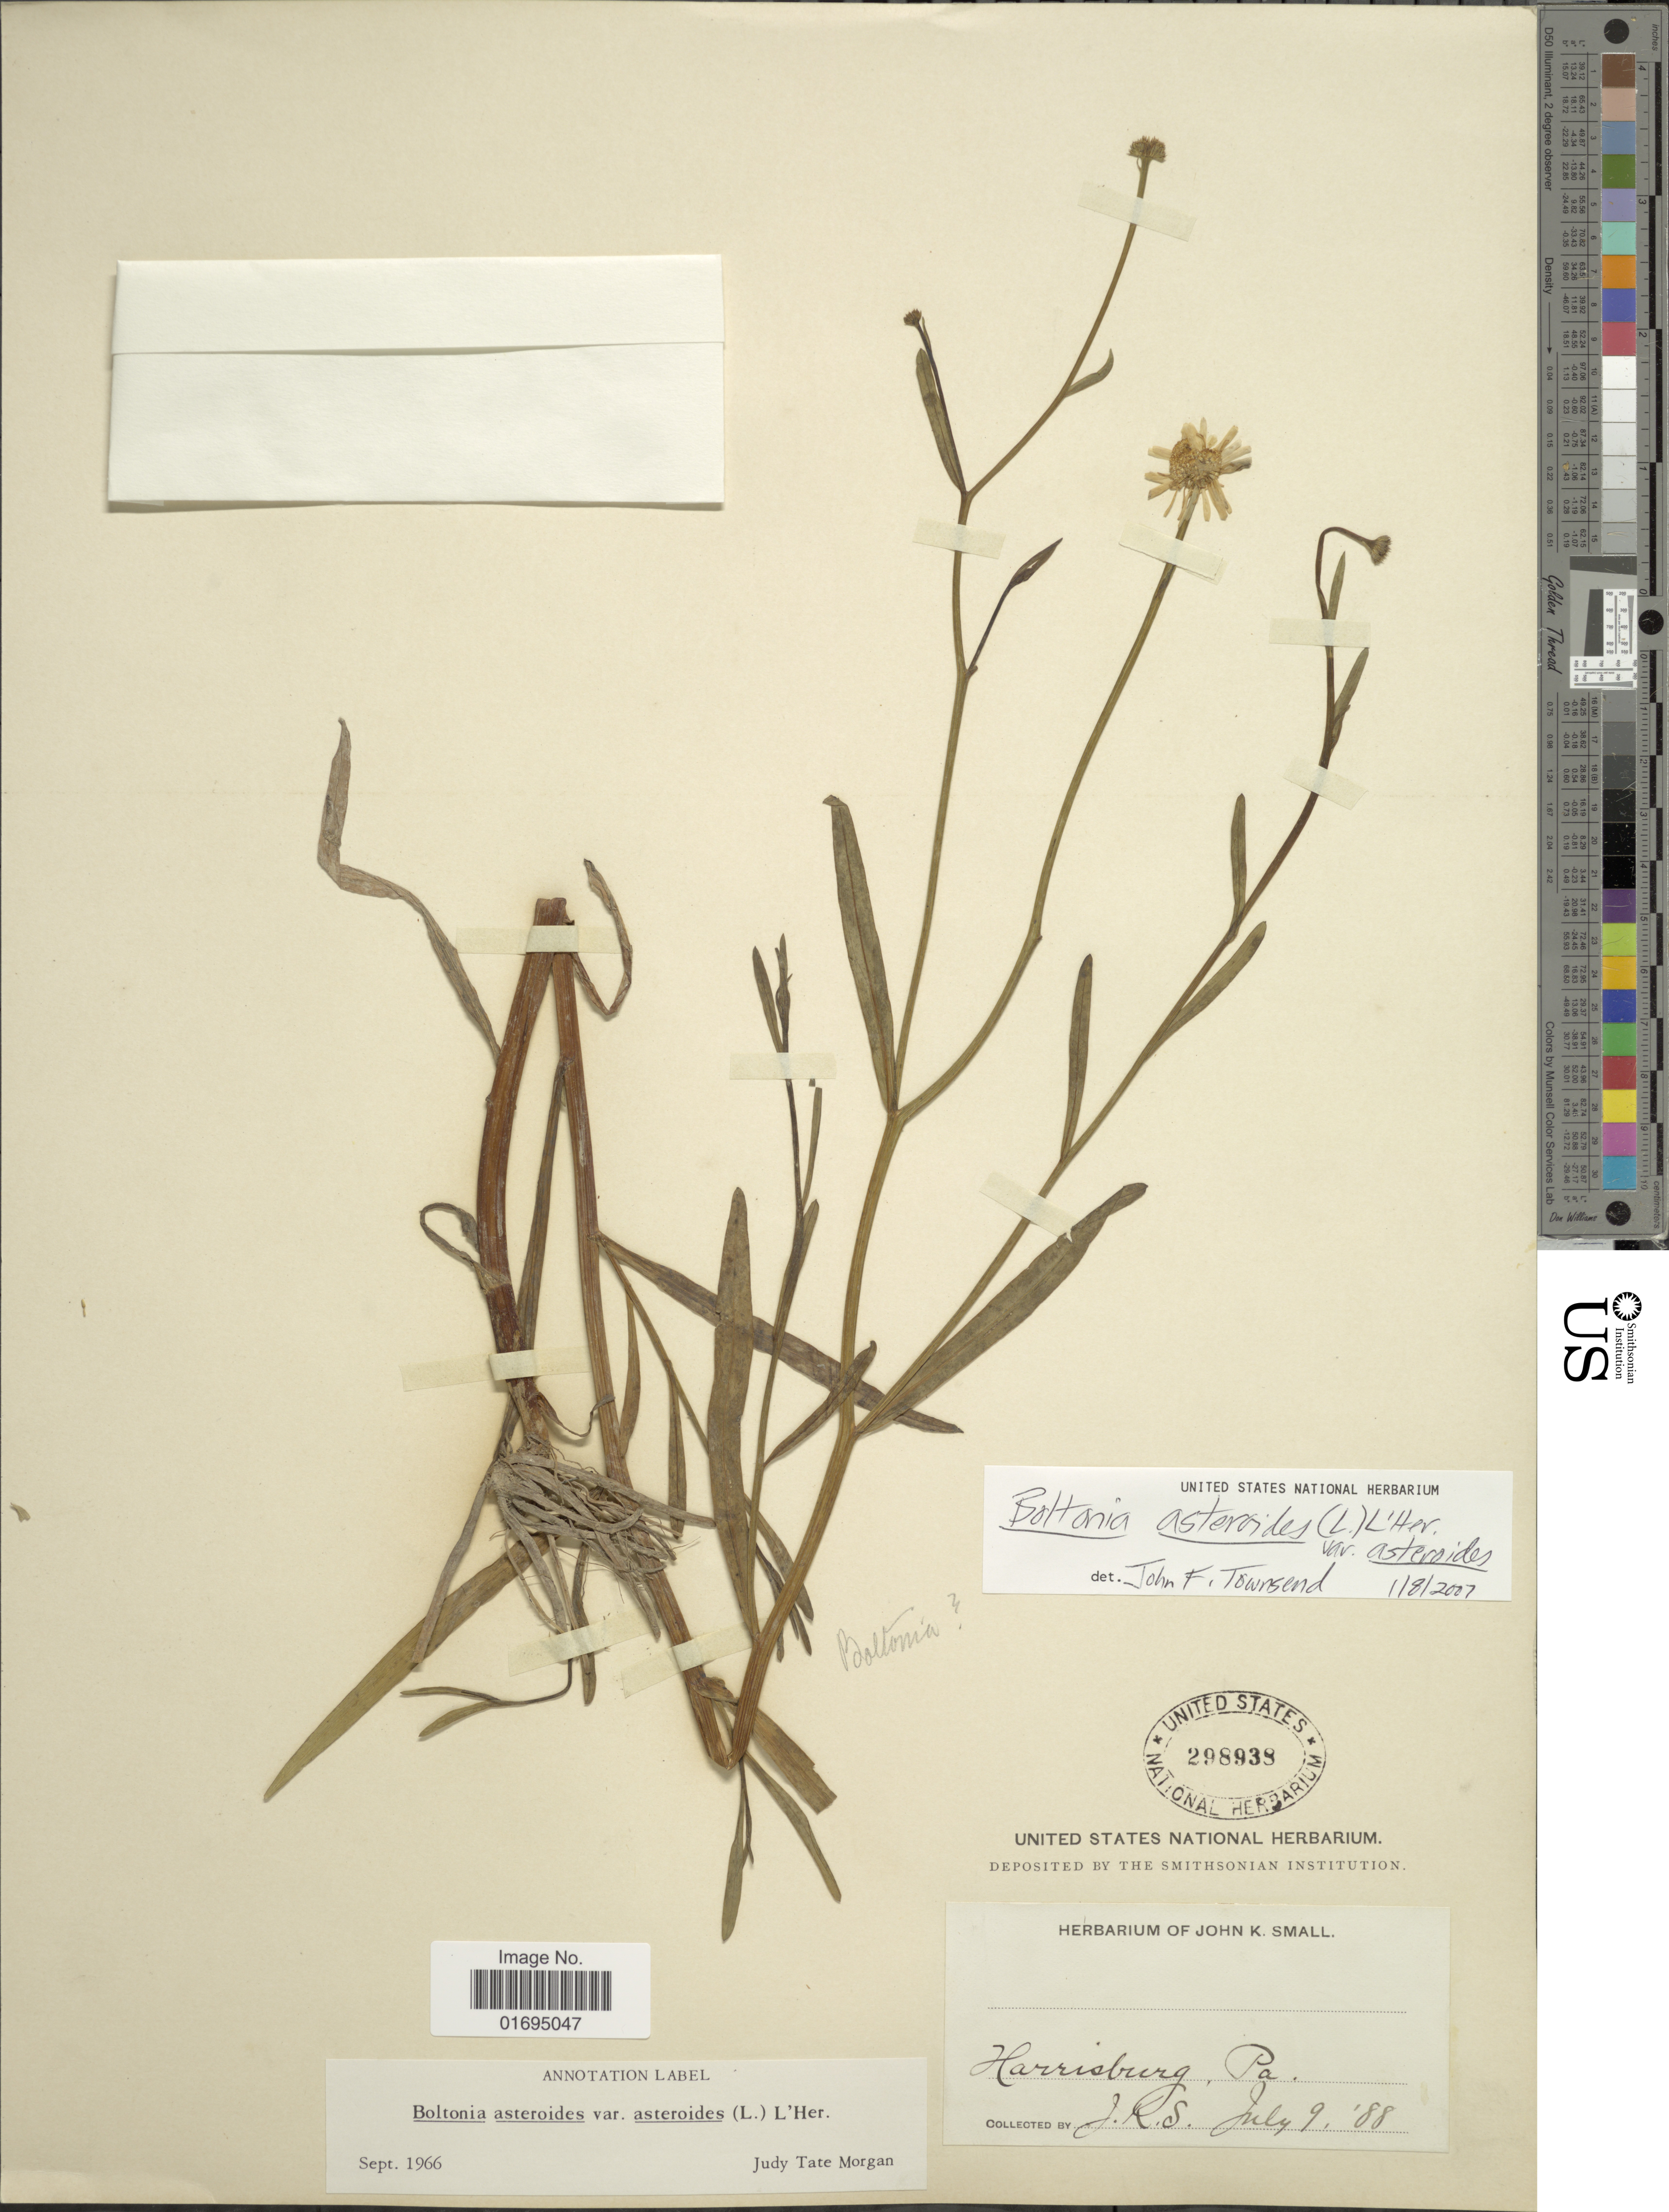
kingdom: Plantae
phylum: Tracheophyta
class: Magnoliopsida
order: Asterales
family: Asteraceae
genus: Boltonia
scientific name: Boltonia asteroides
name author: (L.) L'Hér.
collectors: J. K. Small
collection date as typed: Transcribed d/m/y: 9/7/88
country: United States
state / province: Pennsylvania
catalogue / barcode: US 298938